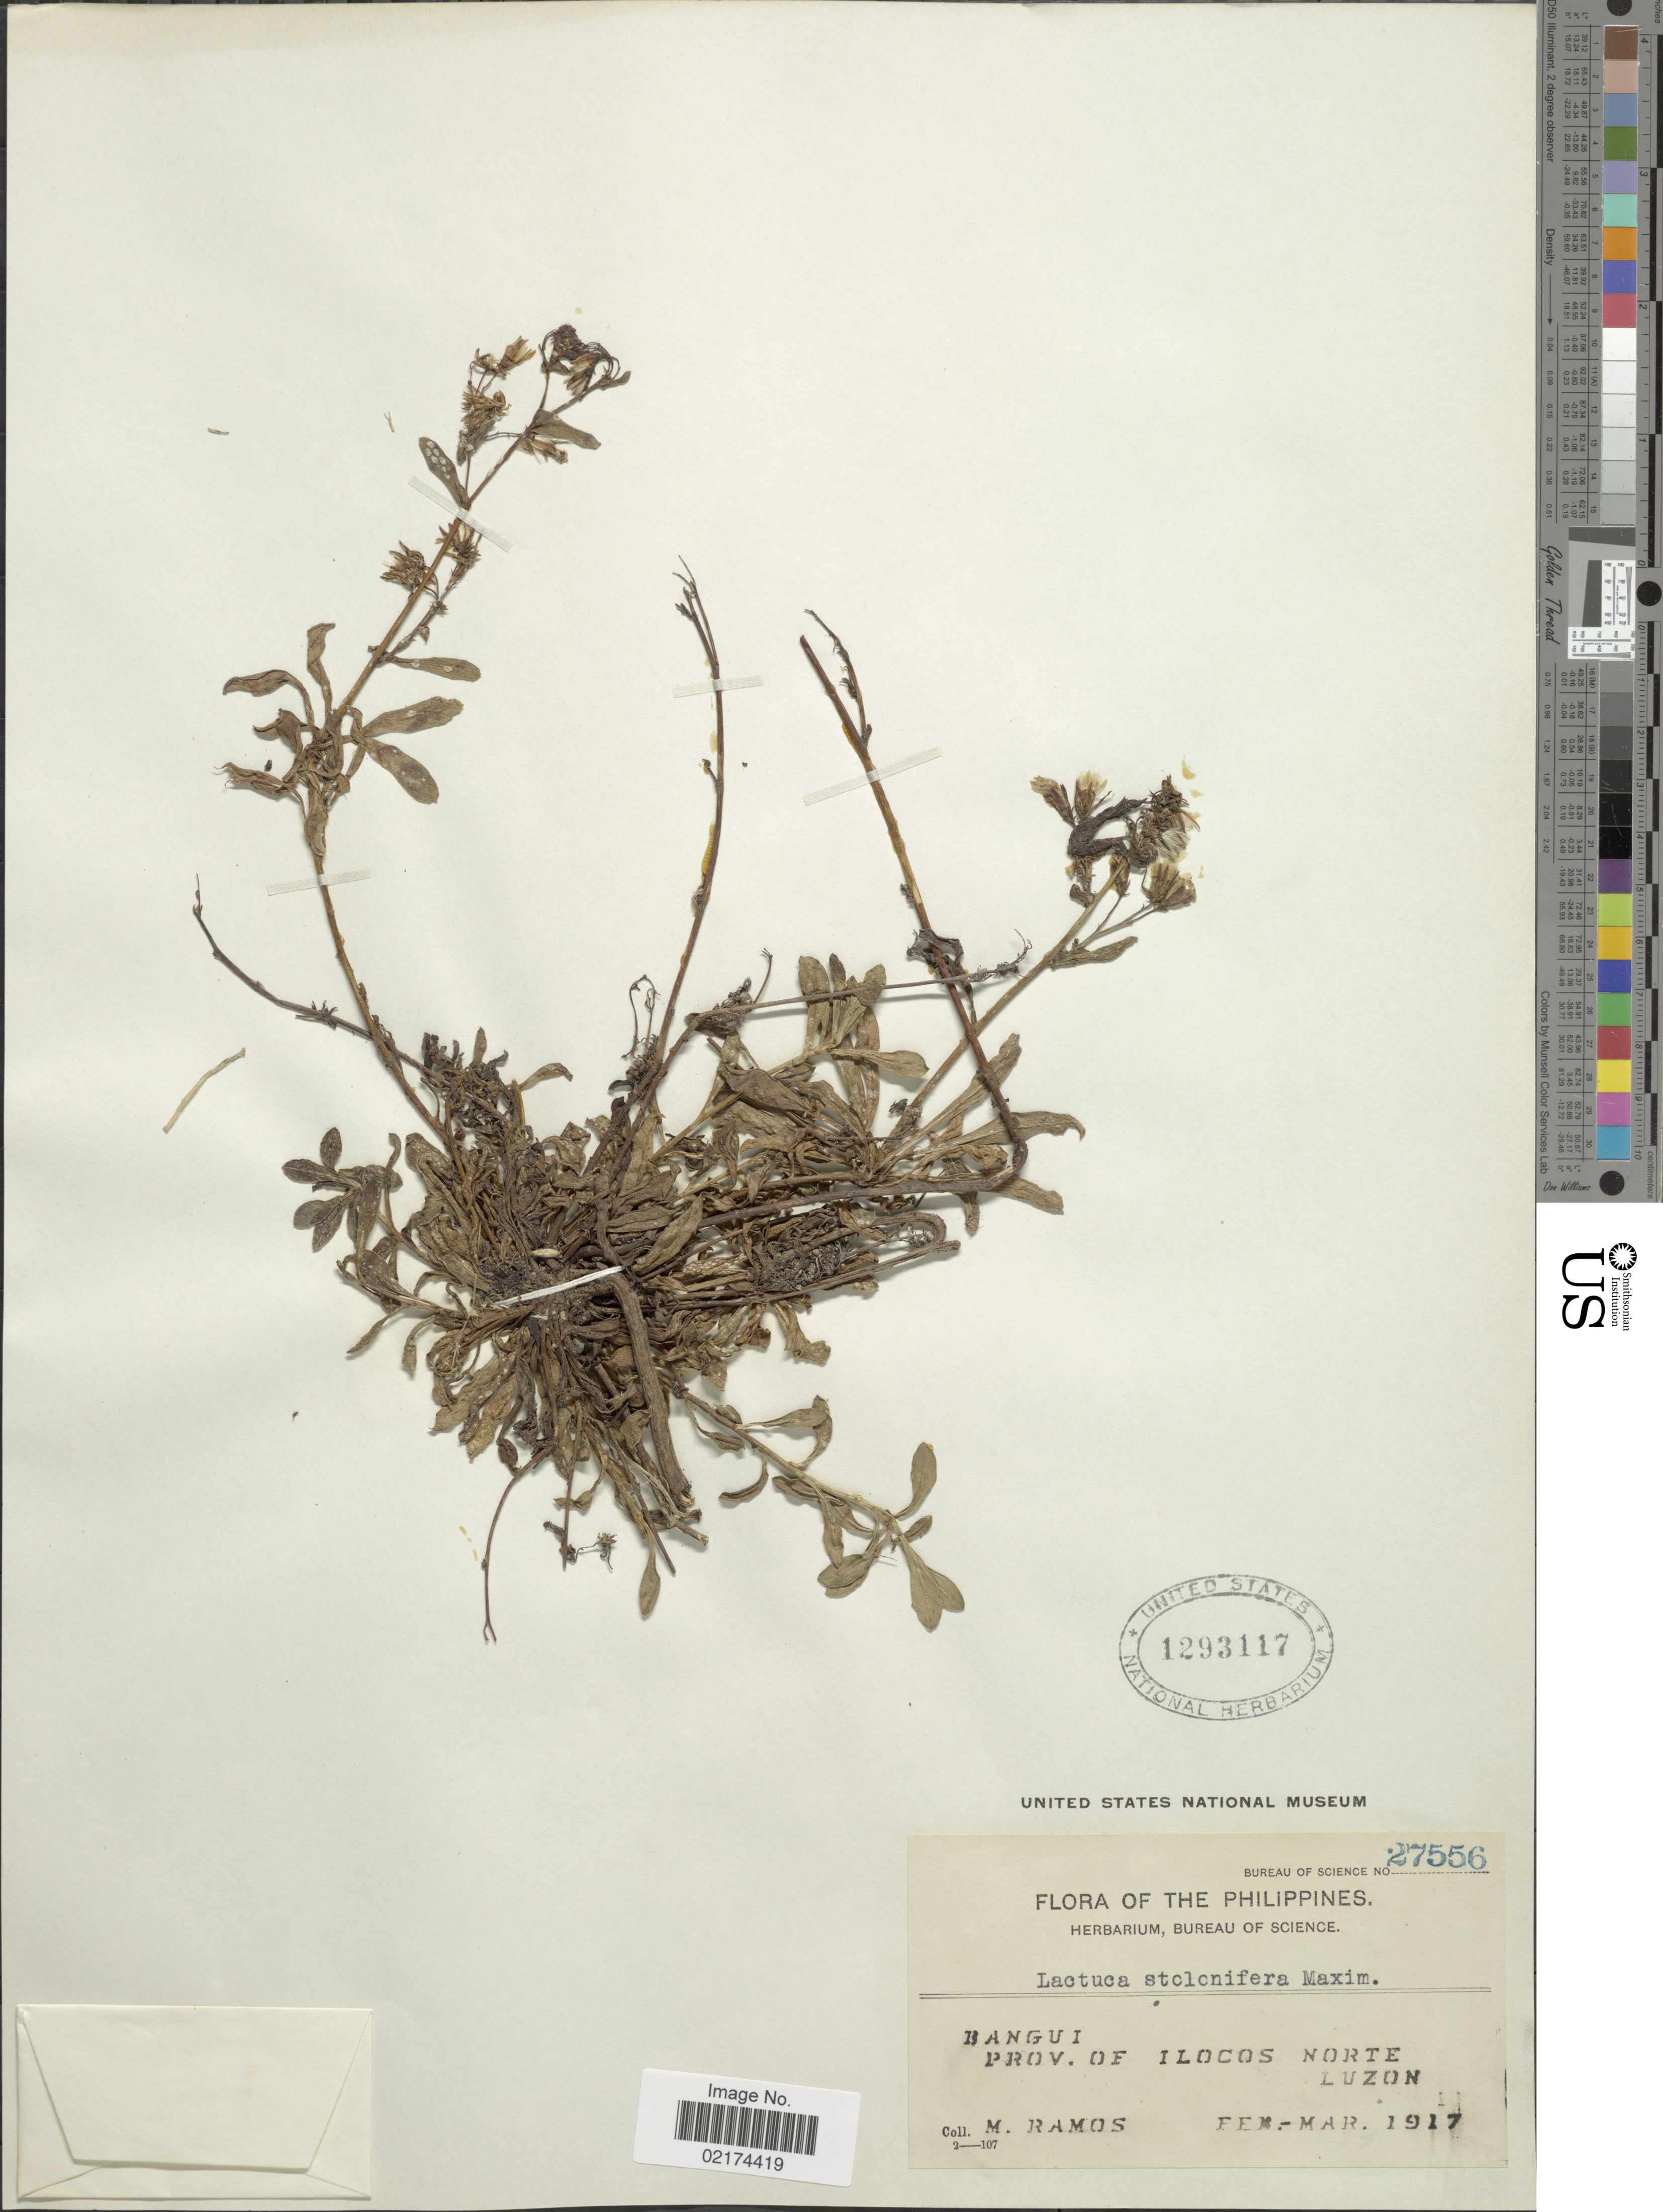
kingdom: Plantae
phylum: Tracheophyta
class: Magnoliopsida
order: Asterales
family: Asteraceae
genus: Ixeris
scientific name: Ixeris stolonifera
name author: A. Gray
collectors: M. Ramos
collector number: Bureau Of Science 27556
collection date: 1917-02/1917-03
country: Philippines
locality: Bangui, Prov. of Ilocos Norte, Luzon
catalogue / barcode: US 1293117